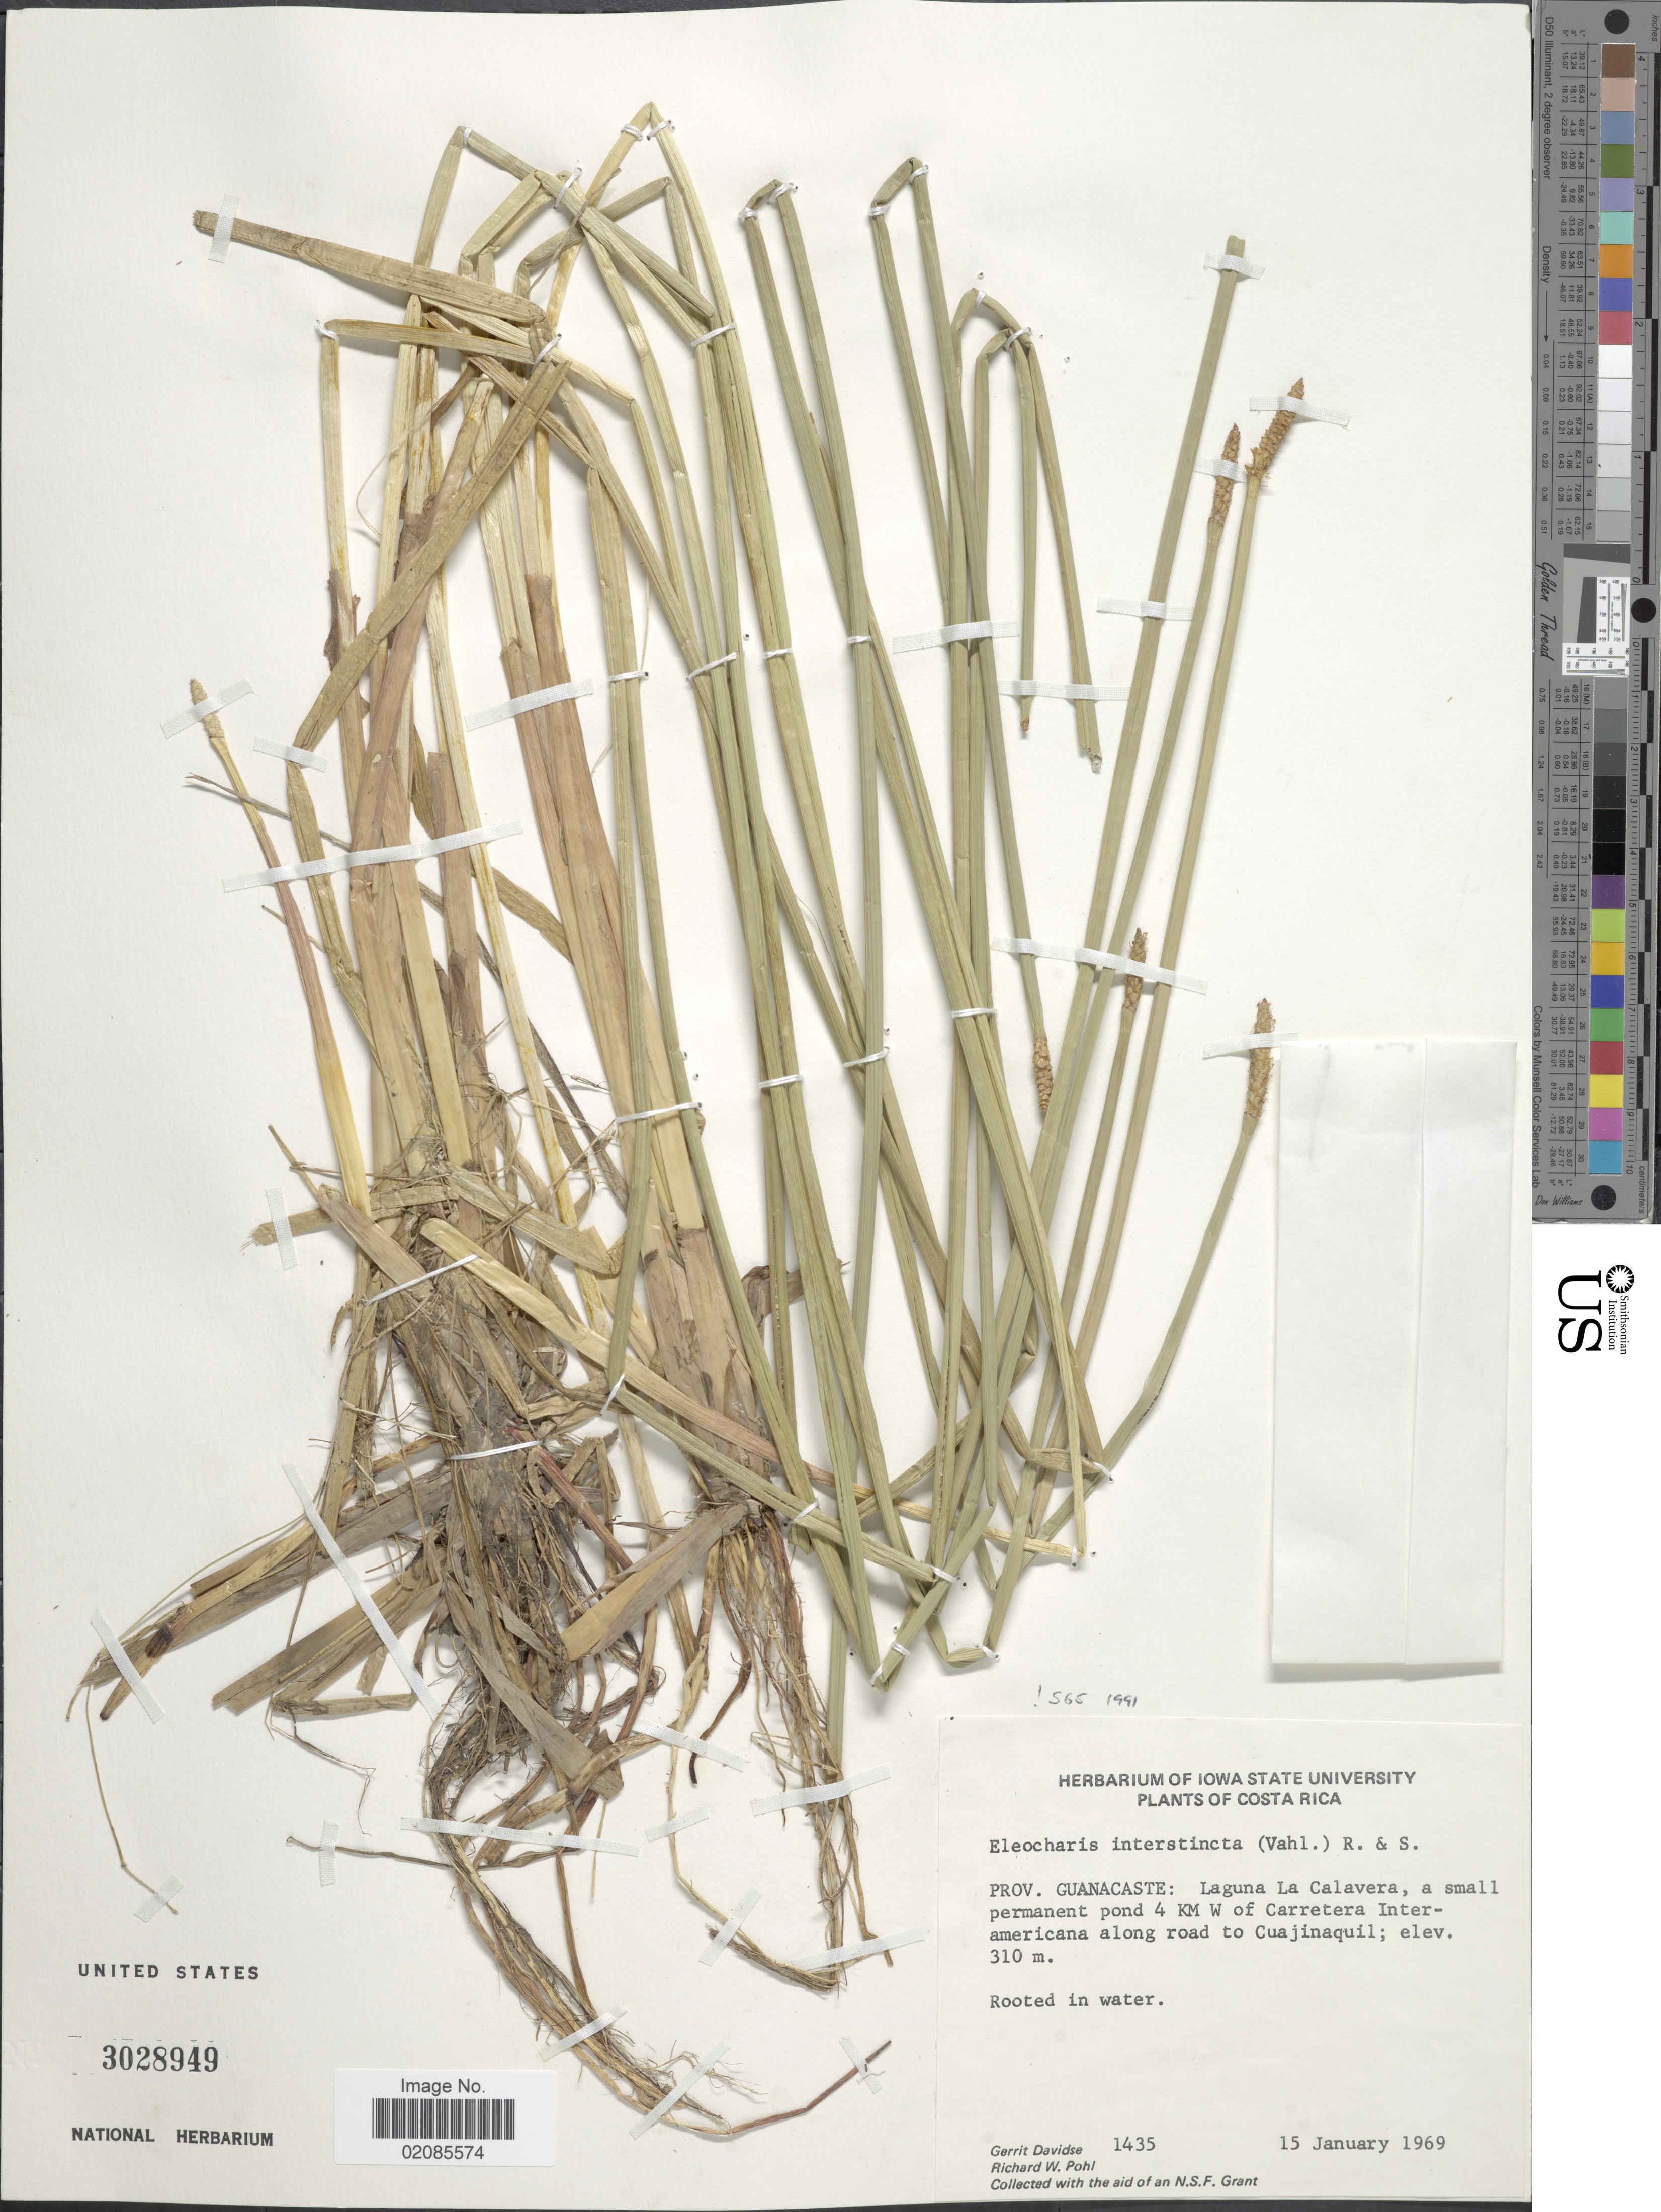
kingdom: Plantae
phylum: Tracheophyta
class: Liliopsida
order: Poales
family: Cyperaceae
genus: Eleocharis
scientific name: Eleocharis interstincta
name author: (Vahl) Roem. & Schult.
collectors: G. Davidse & R. W. Pohl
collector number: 1435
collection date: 1969-01-15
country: Costa Rica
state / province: Guanacaste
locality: Laguna La Calavera, a small permanent pond 4 KM W of Carretera Interamericana along road to Cuajiaquil, rooted in water.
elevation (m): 310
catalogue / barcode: US 3028949